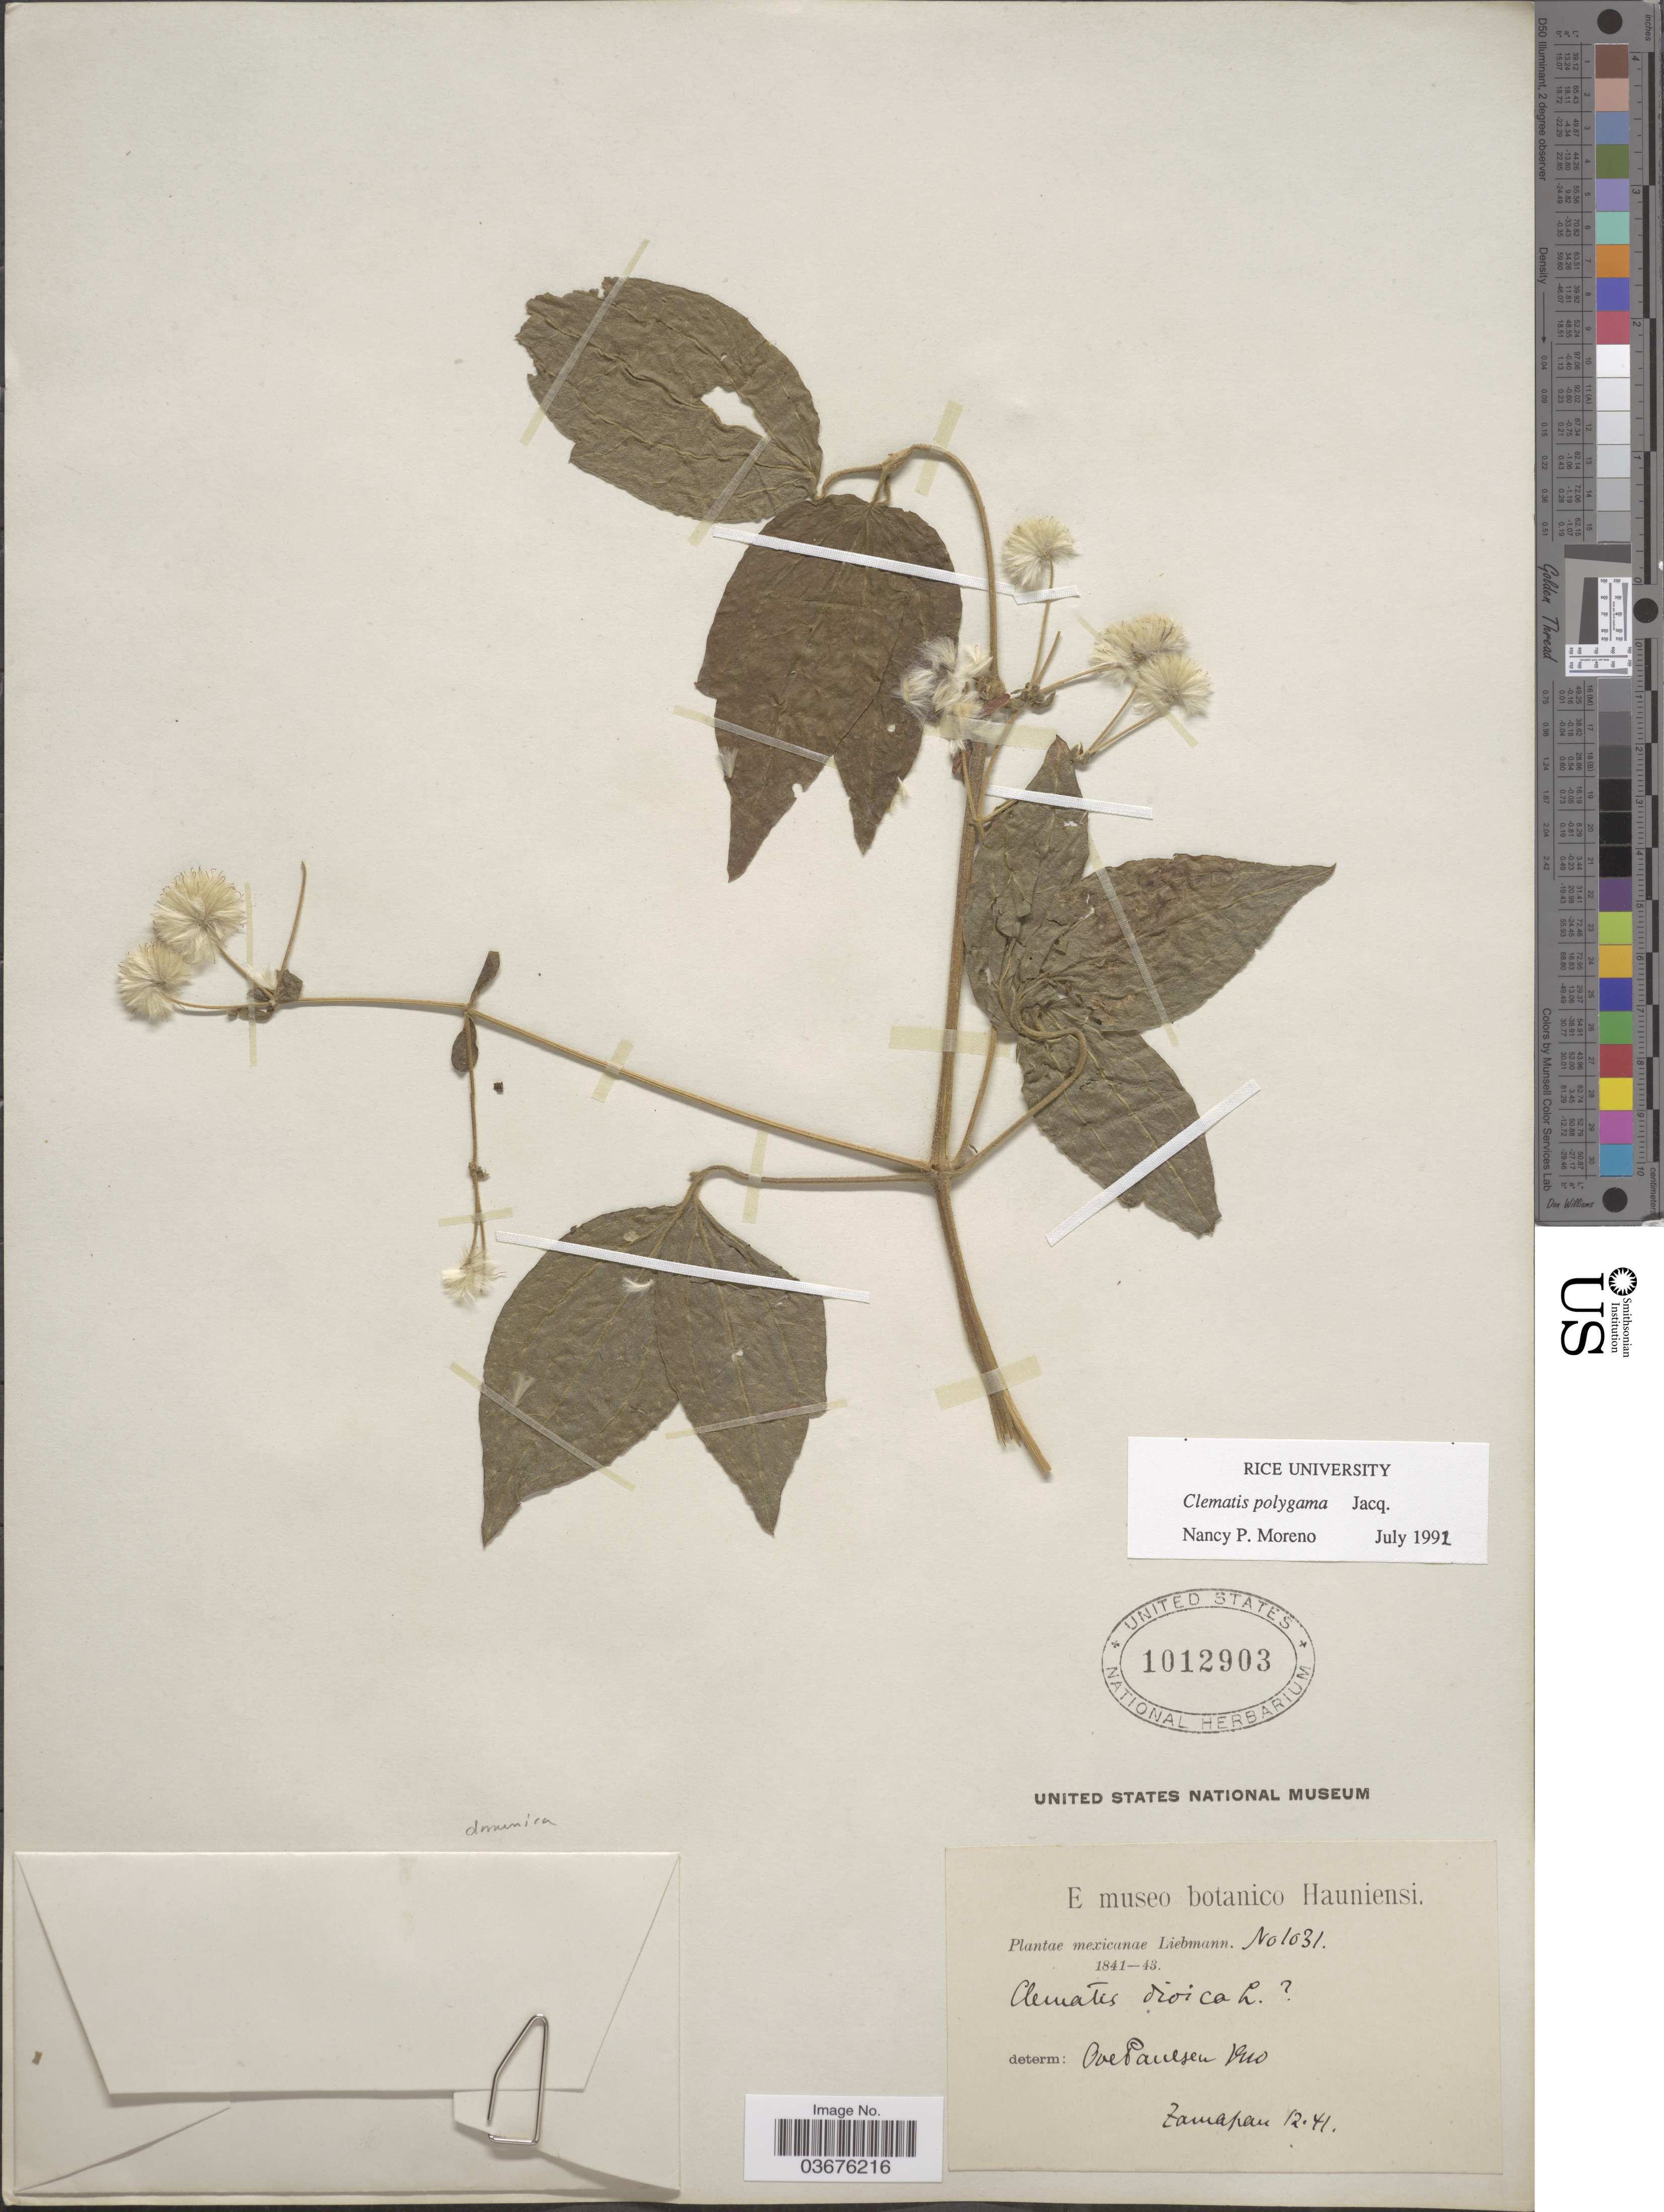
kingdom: Plantae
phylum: Tracheophyta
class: Magnoliopsida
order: Ranunculales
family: Ranunculaceae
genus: Clematis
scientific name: Clematis polygama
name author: Jacq.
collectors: Liebmann, --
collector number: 1031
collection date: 1841-12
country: Mexico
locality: Zamapan.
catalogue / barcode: US 1012903